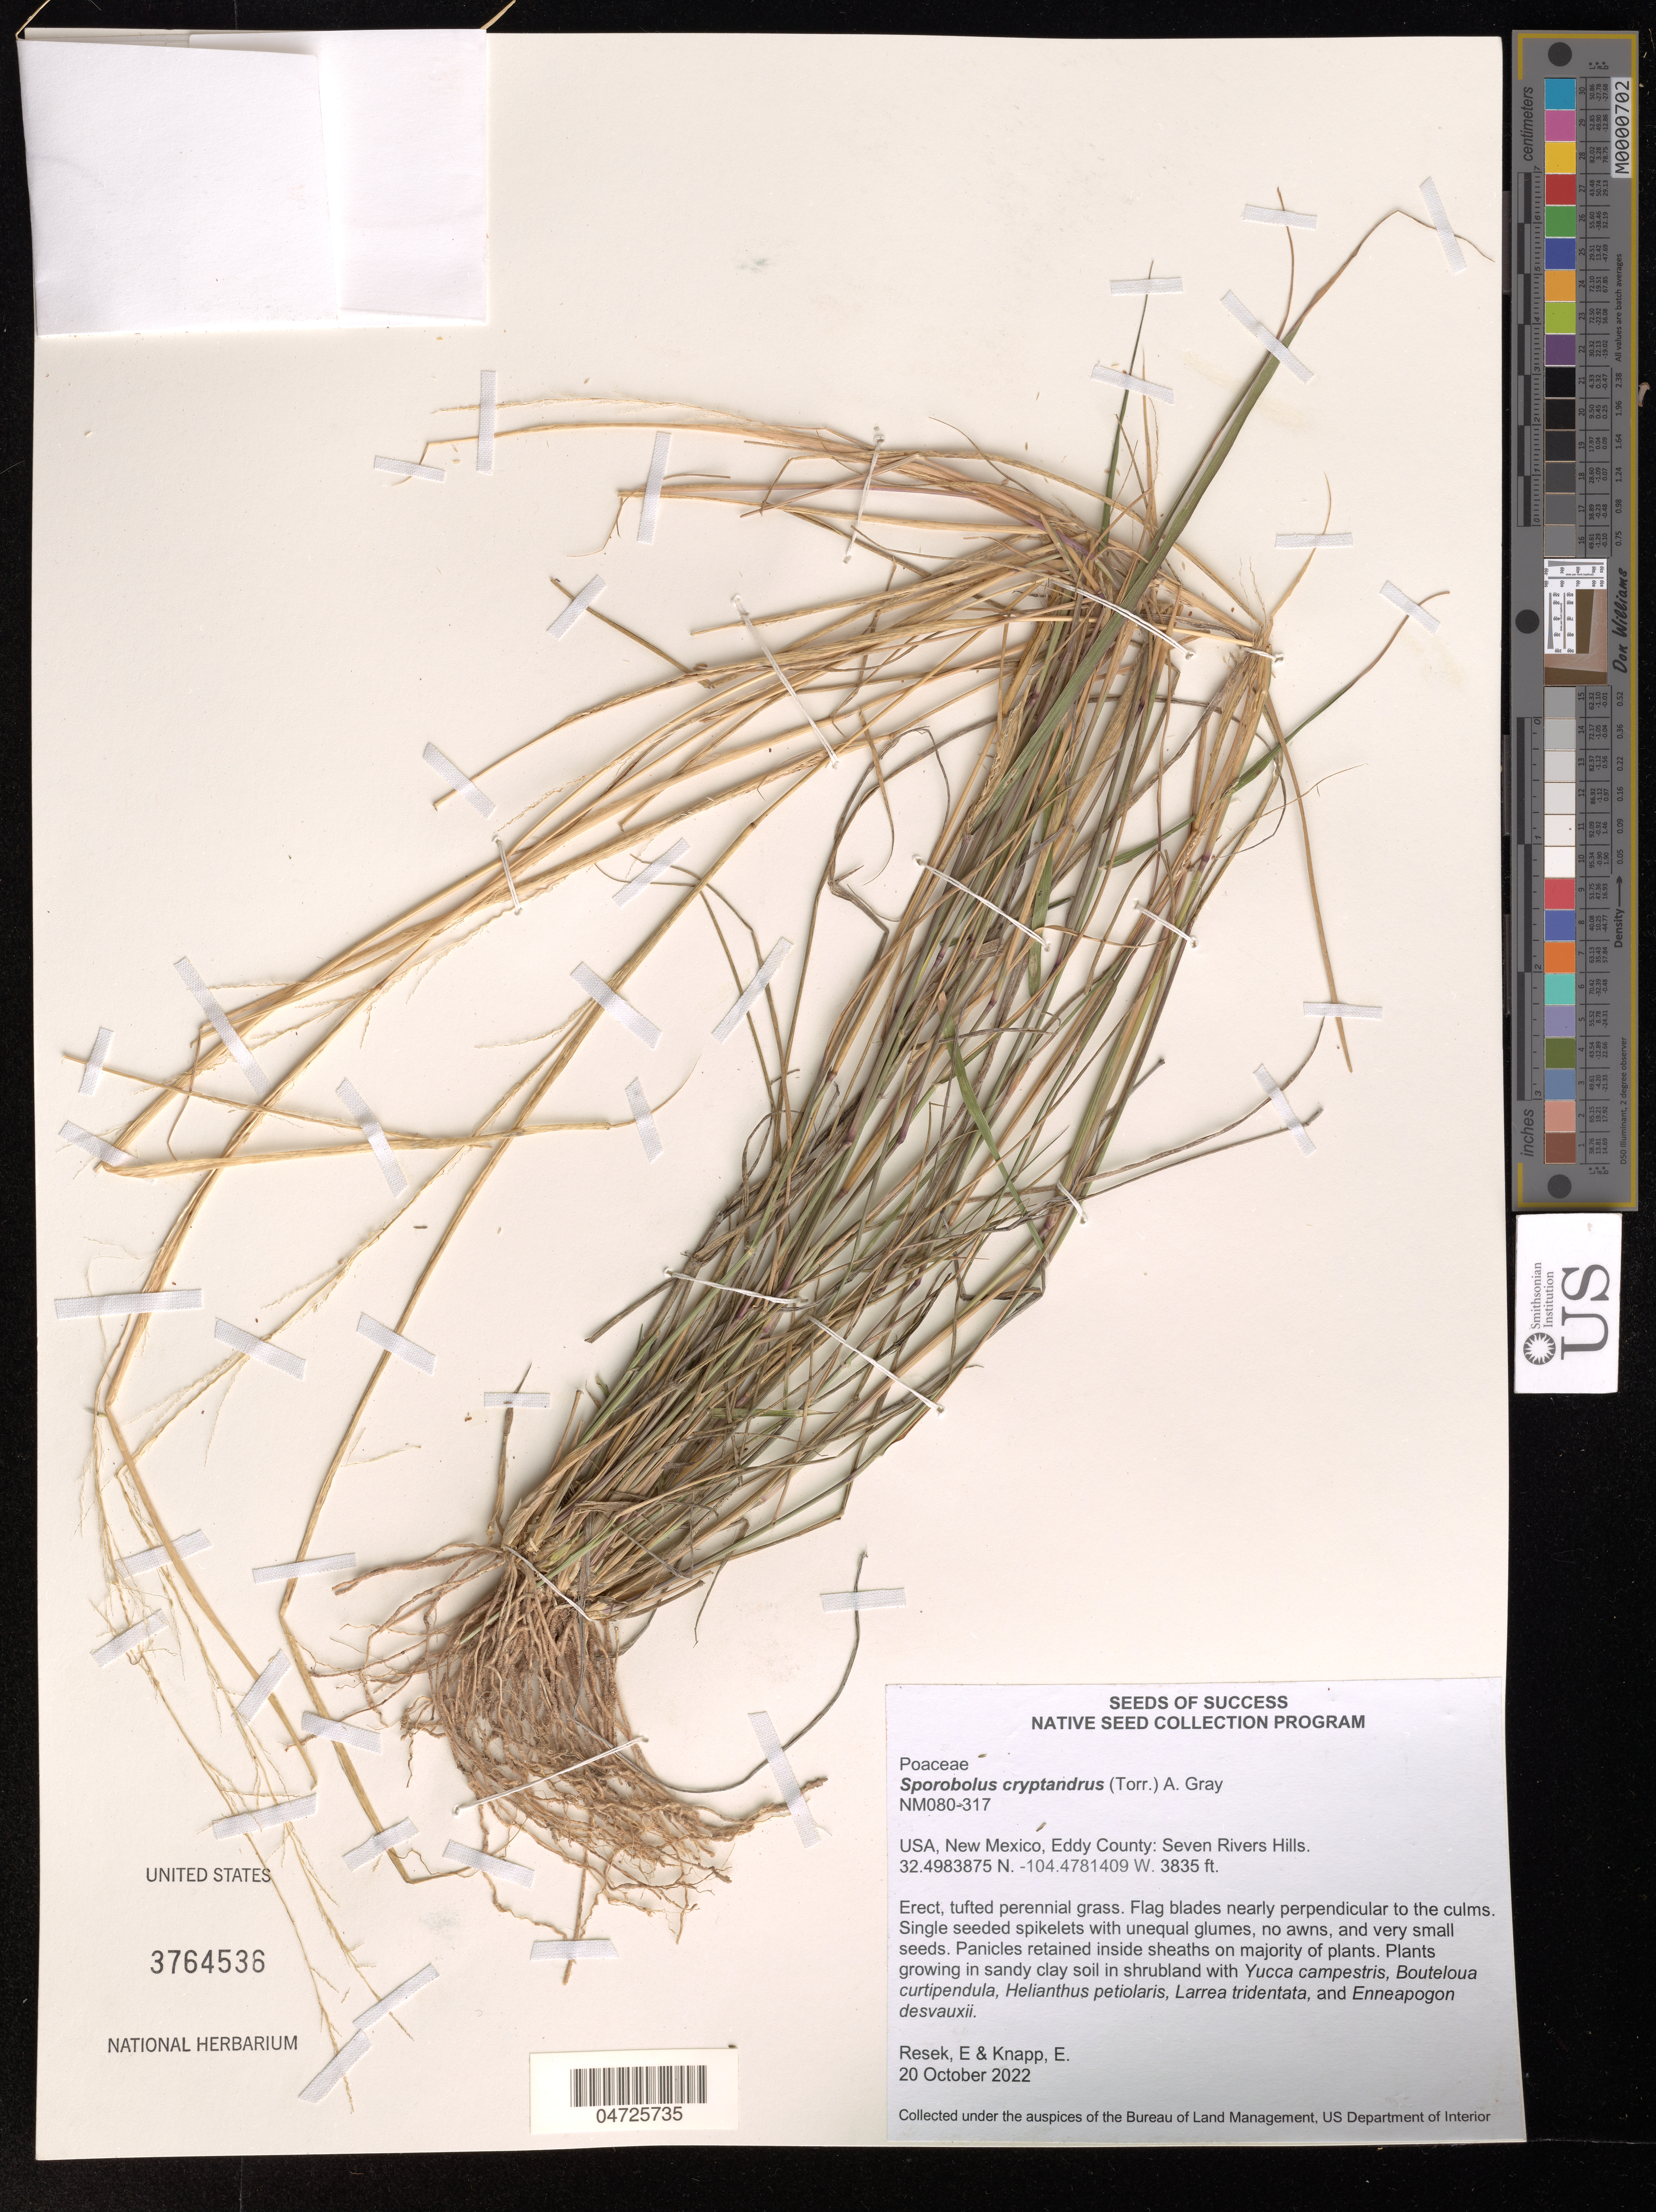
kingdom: Plantae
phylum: Tracheophyta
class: Liliopsida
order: Poales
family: Poaceae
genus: Sporobolus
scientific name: Sporobolus cryptandrus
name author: (Torr.) A. Gray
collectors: E. Resek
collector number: NM080-317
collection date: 2022-10-20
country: United States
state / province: New Mexico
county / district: Eddy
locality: Eddy County: Seven Rivers Hills.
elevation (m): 1169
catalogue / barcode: US 3764536